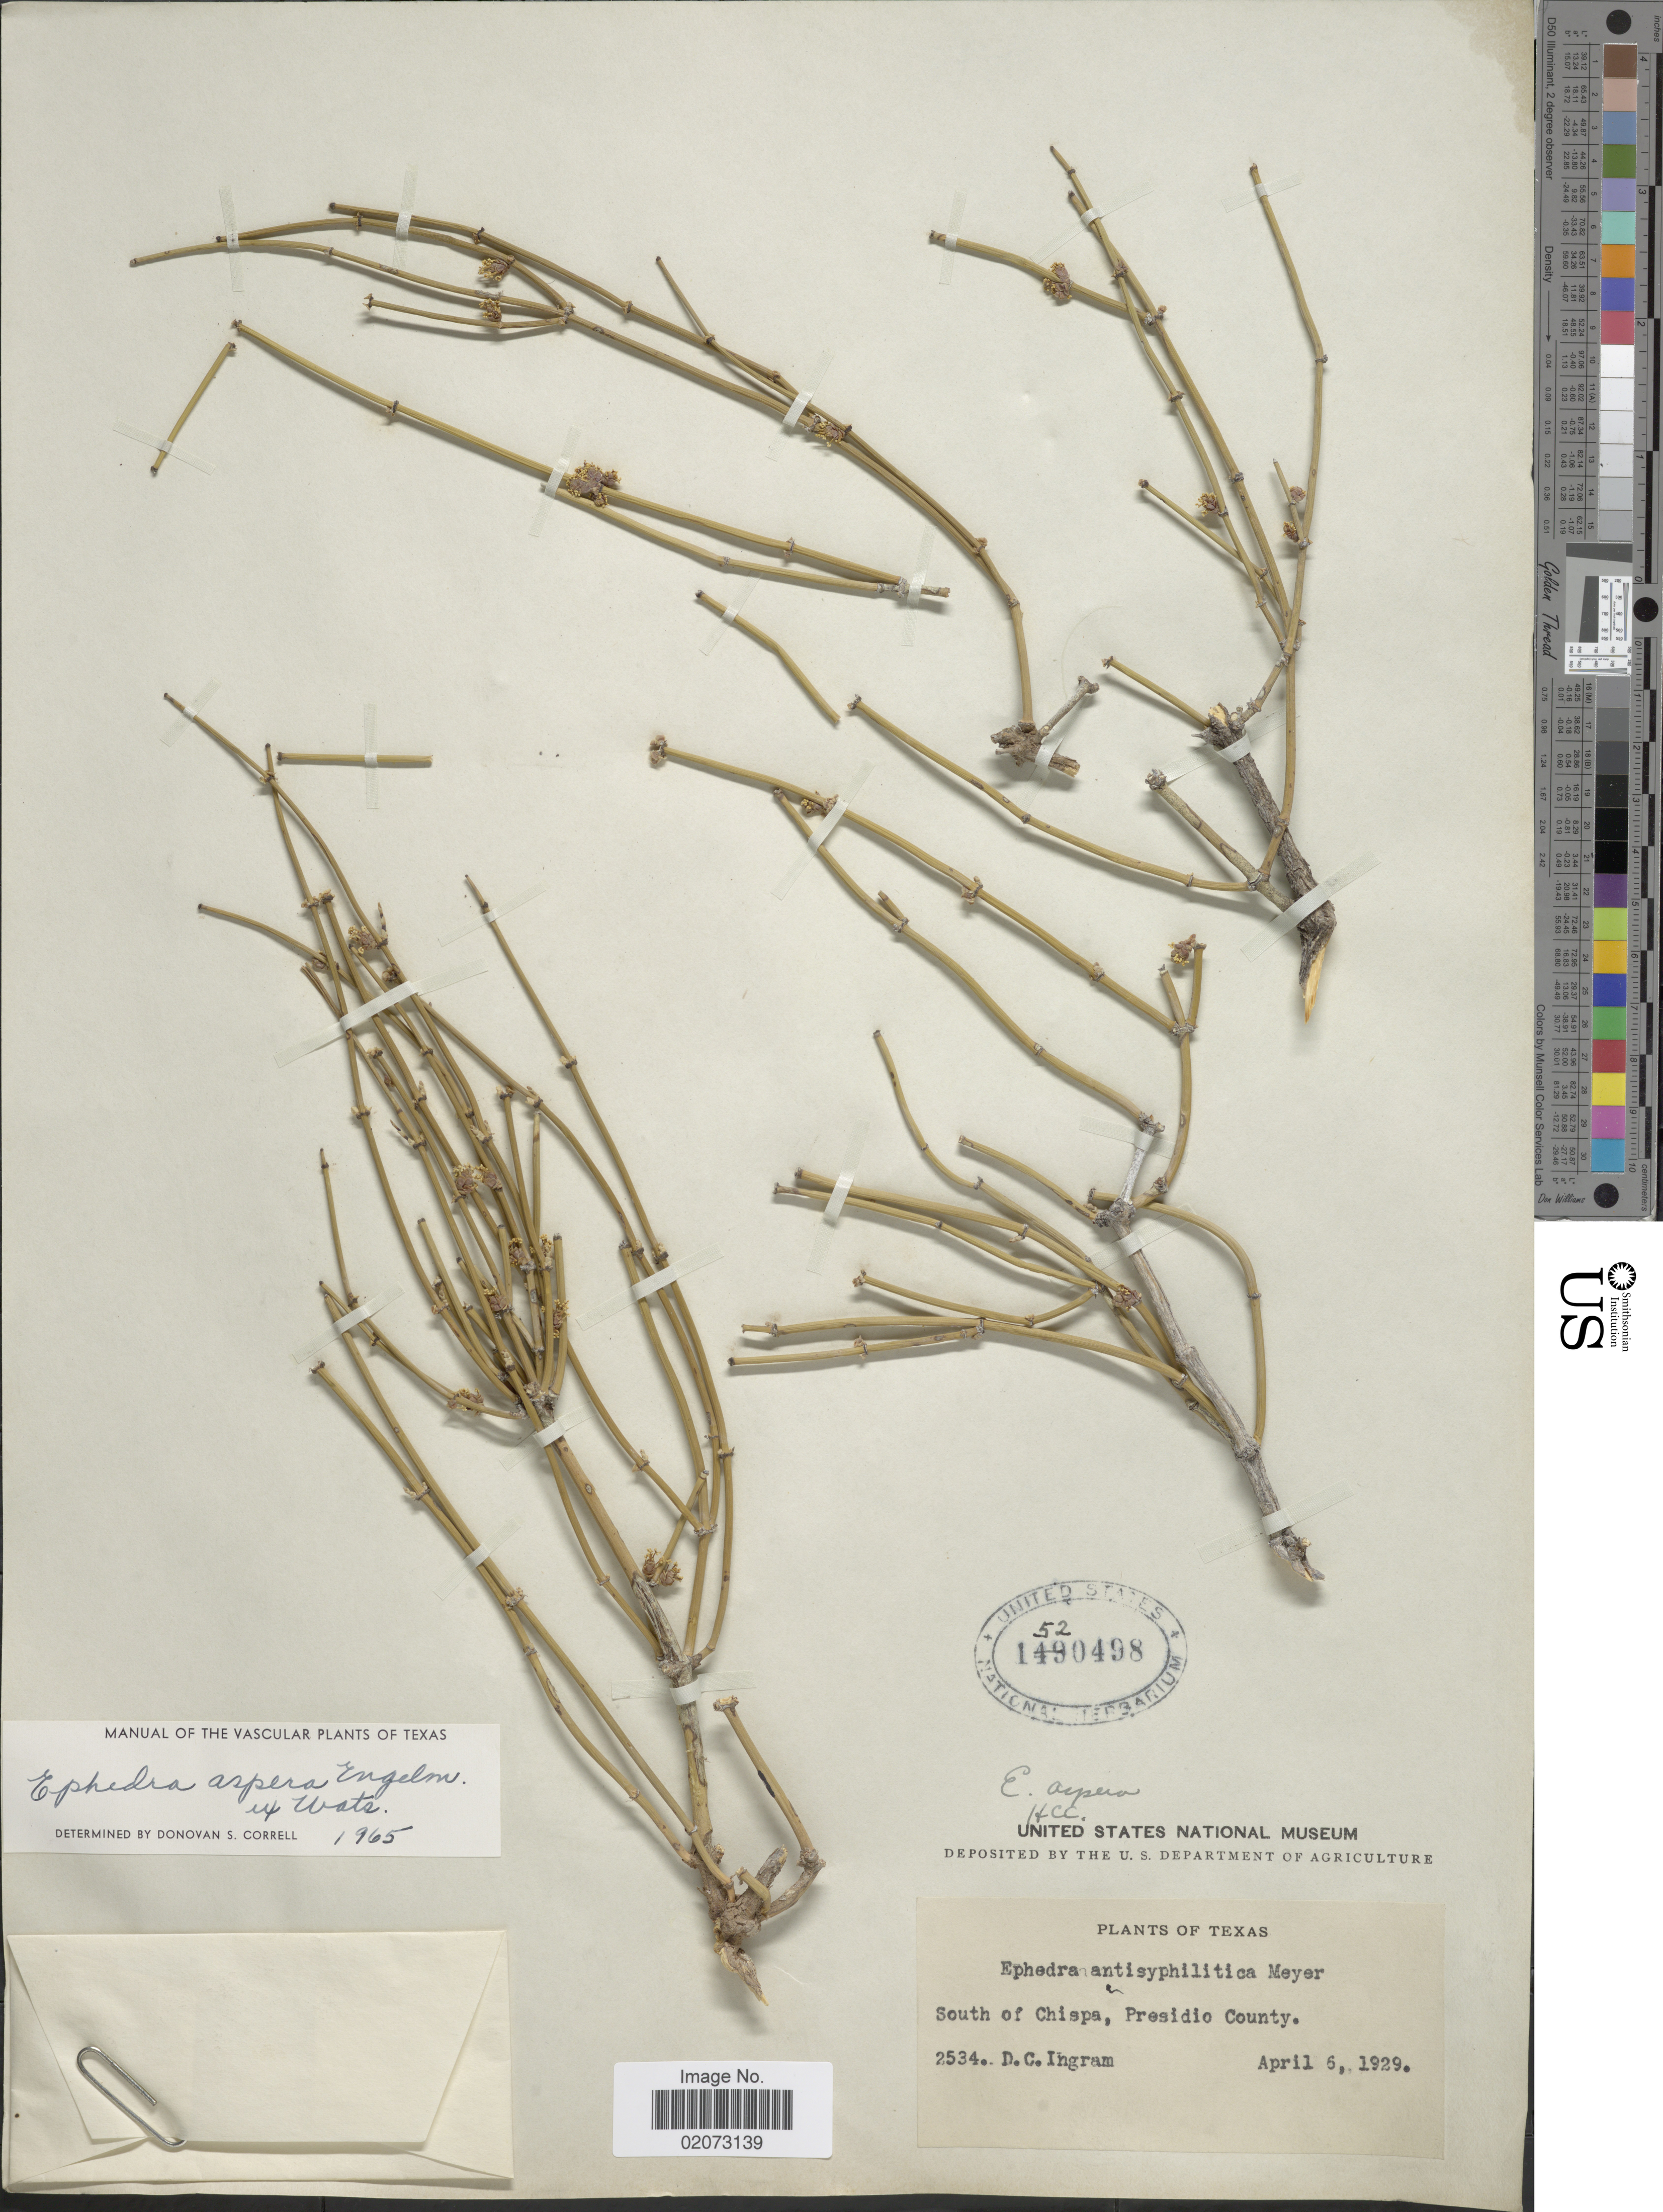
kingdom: Plantae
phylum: Tracheophyta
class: Gnetopsida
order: Ephedrales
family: Ephedraceae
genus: Ephedra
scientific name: Ephedra aspera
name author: Engelm. ex S. Watson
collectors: D. C. Ingram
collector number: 2534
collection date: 1929-04-06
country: United States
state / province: Texas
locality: South of Chispa, Presidio County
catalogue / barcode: US 1520498